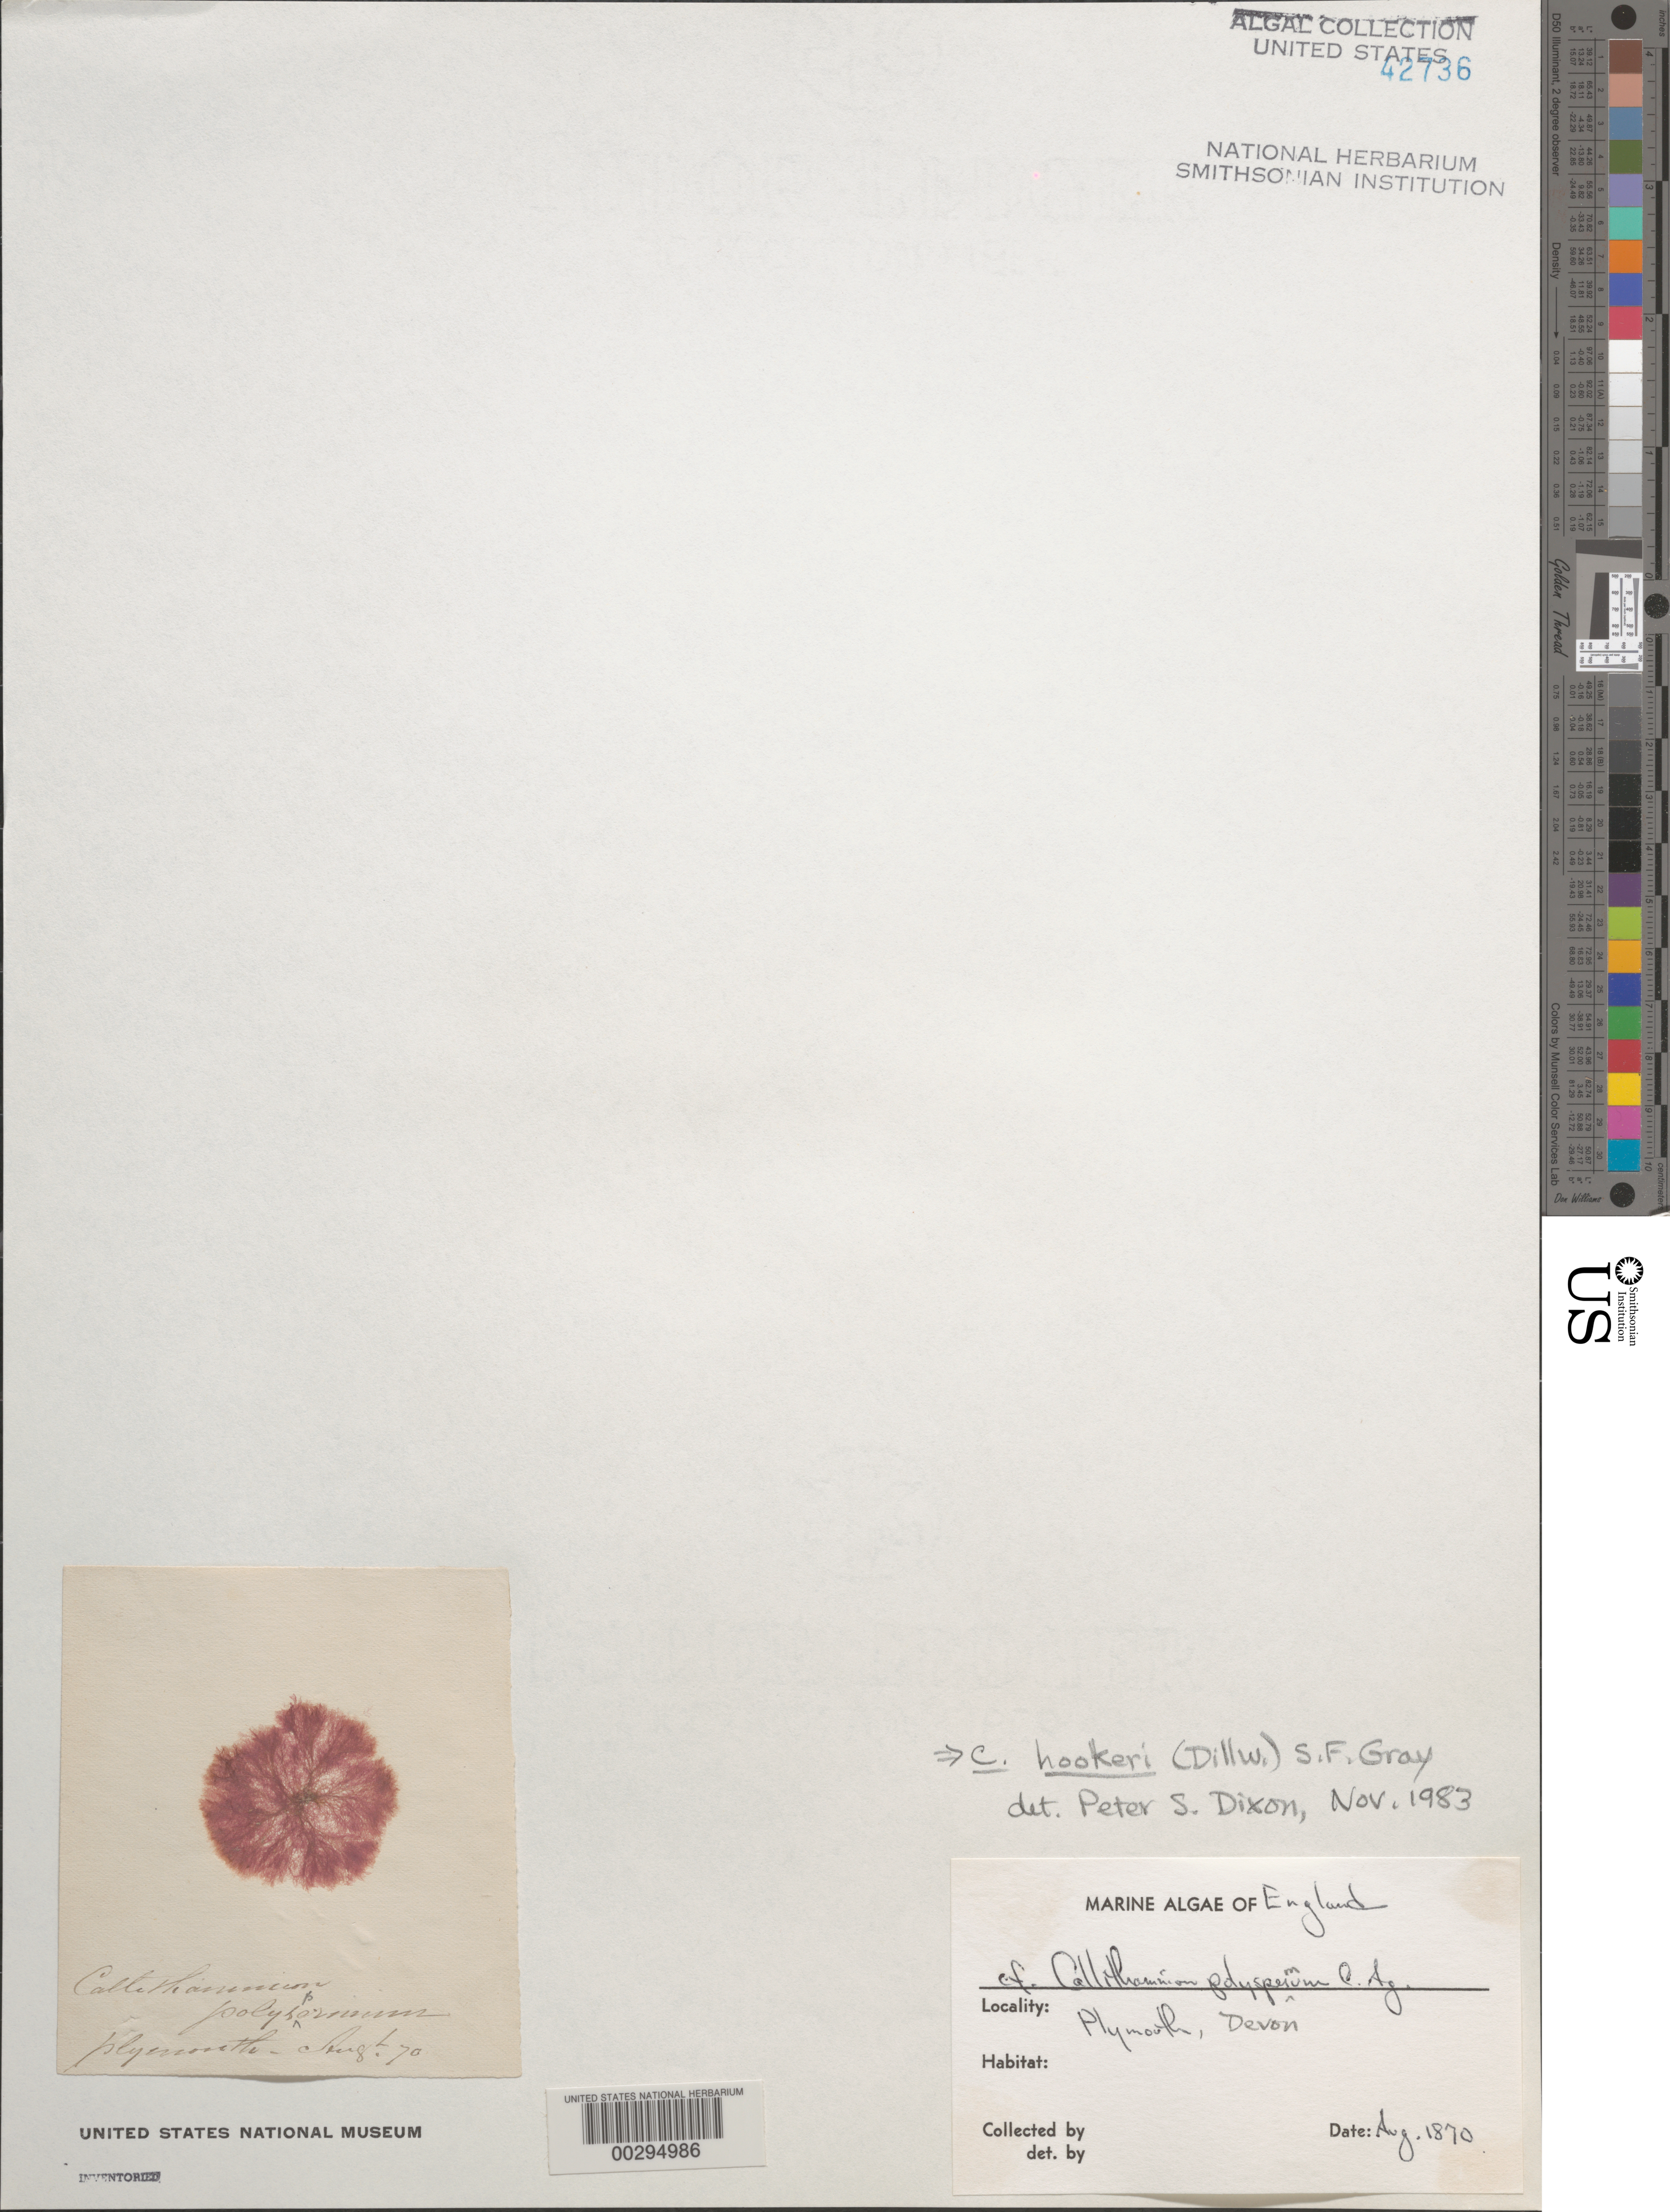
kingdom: Plantae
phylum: Rhodophyta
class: Florideophyceae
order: Ceramiales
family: Callithamniaceae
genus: Gaillona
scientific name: Gaillona hookeri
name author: (Dillwyn) A. Athanasiadis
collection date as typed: Aug 1870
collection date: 1870-08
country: United Kingdom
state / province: England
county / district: Devon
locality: Plymouth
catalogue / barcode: US 42736